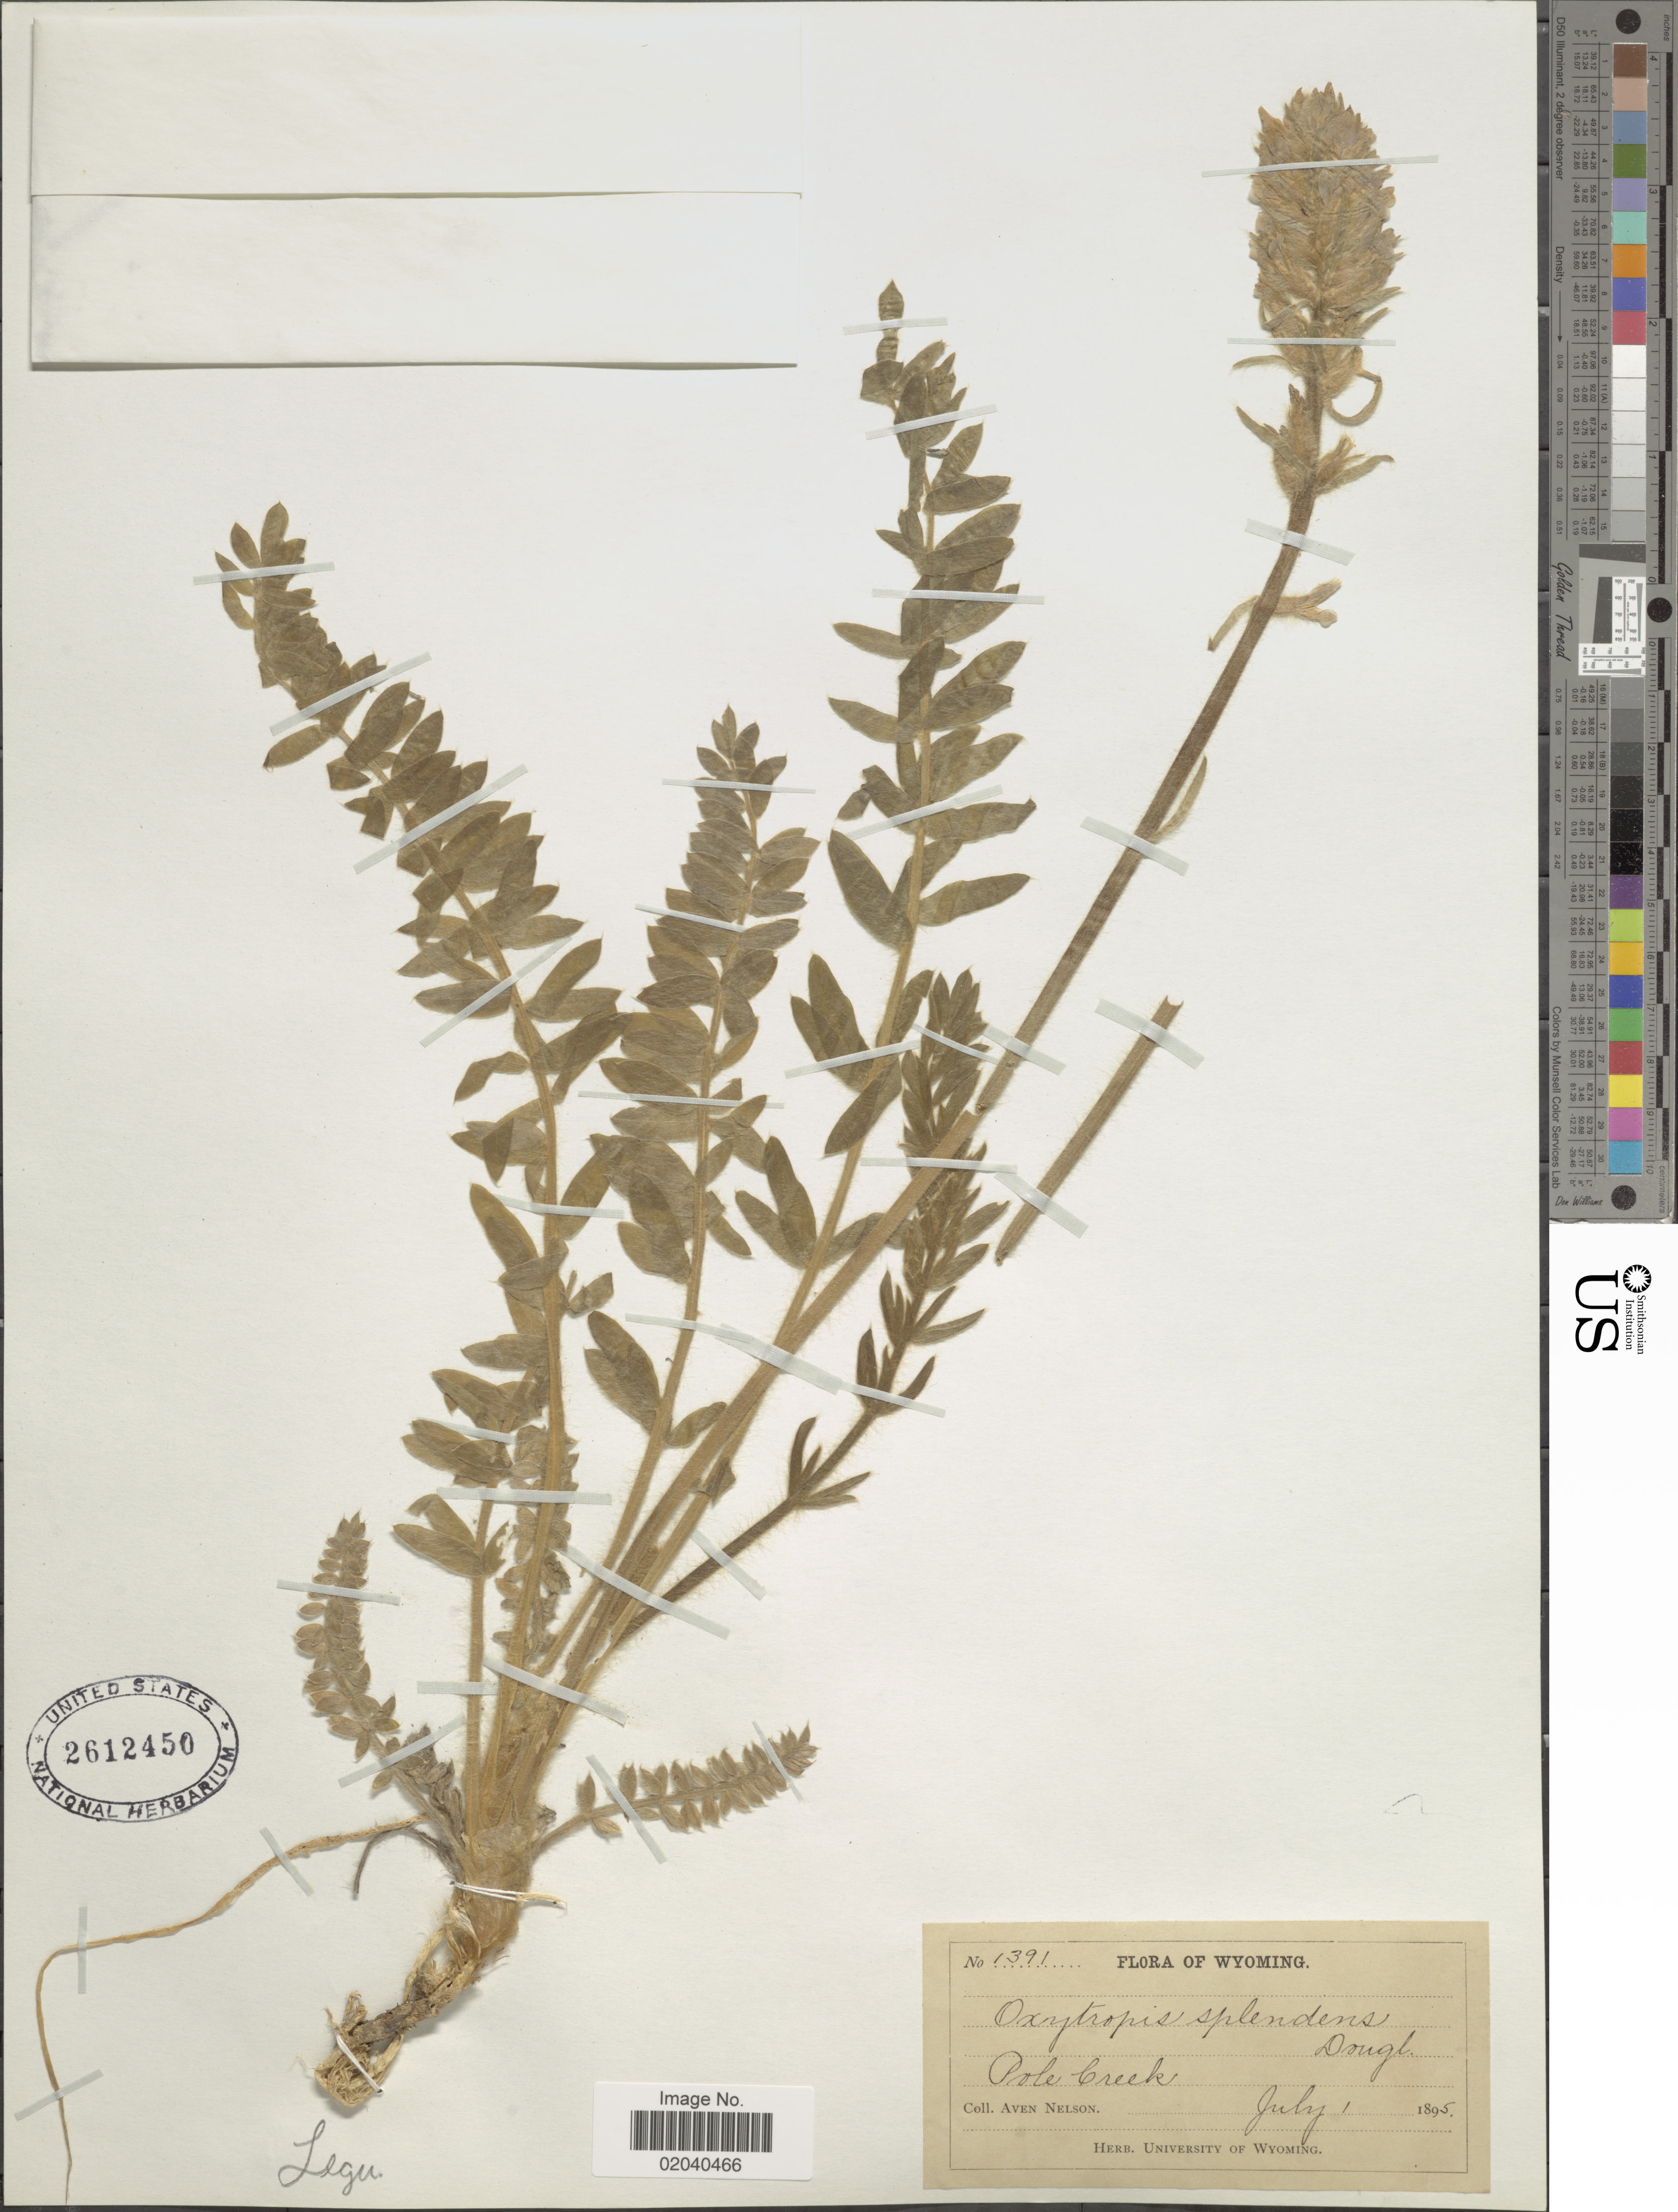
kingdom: Plantae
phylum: Tracheophyta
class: Magnoliopsida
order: Fabales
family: Fabaceae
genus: Oxytropis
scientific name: Oxytropis splendens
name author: Douglas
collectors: A. Nelson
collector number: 1391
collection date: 1895-07-01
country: United States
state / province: Wyoming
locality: Pole Creek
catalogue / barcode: US 2612450